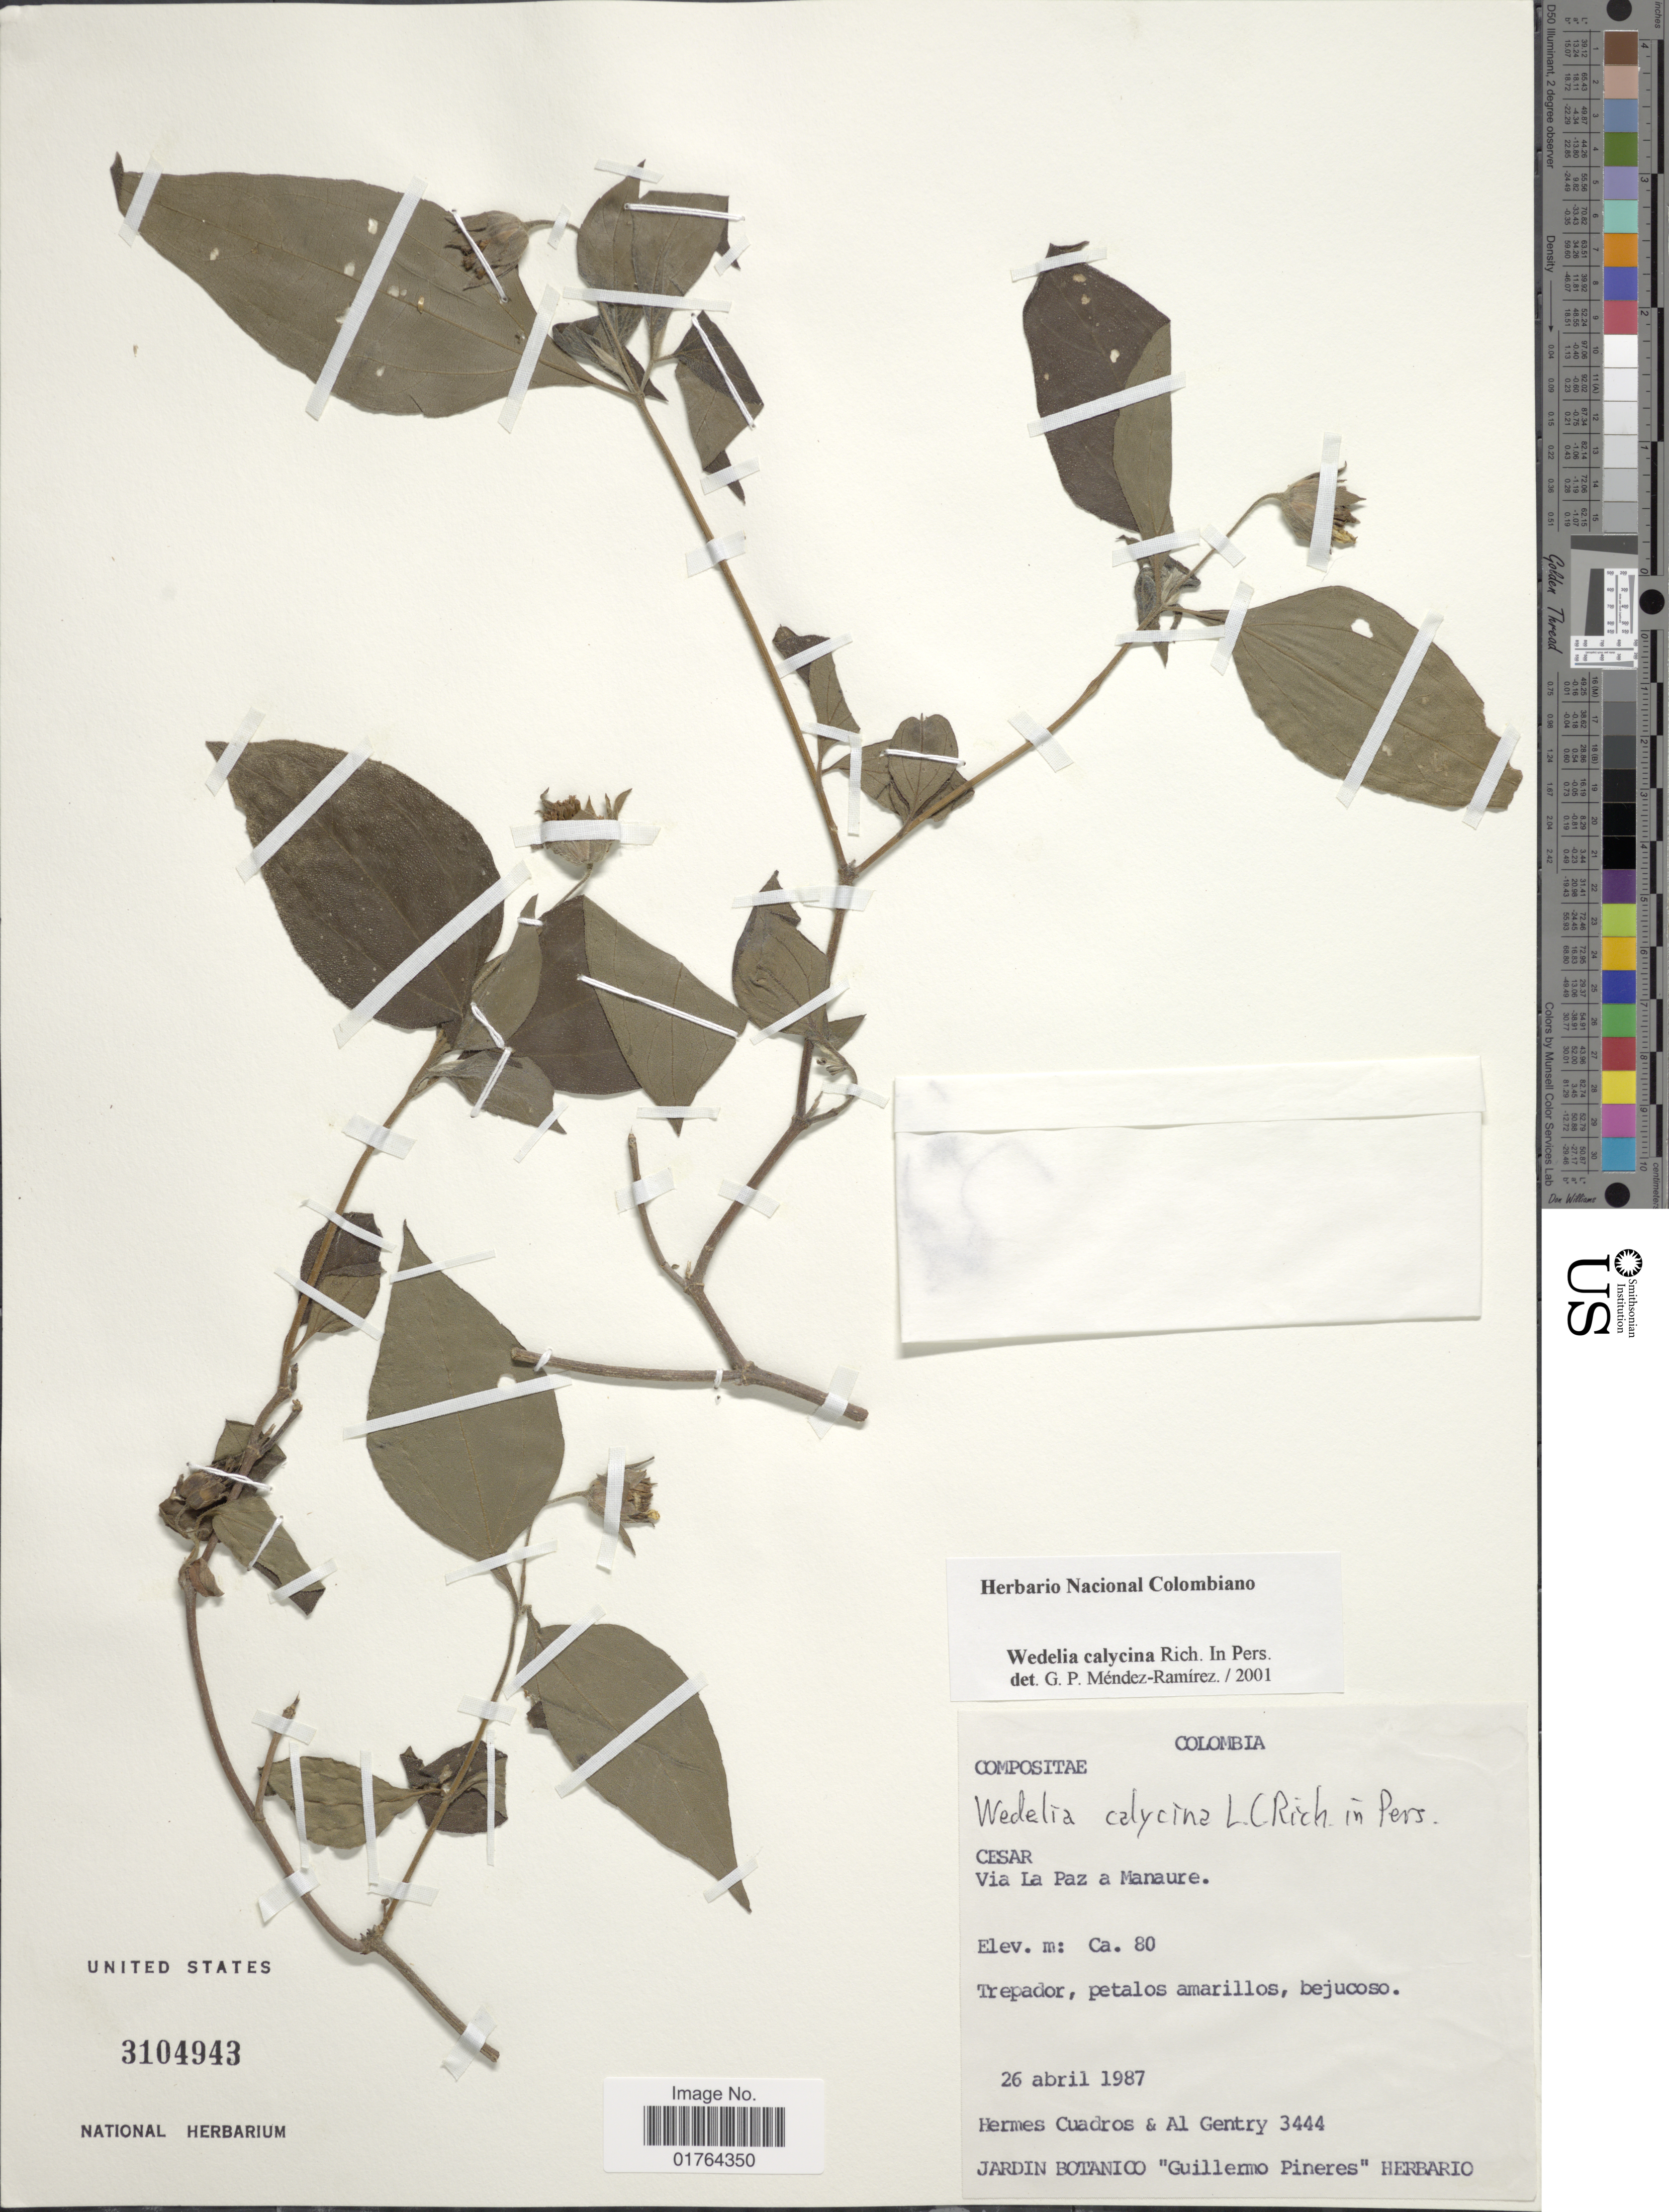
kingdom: Plantae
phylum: Tracheophyta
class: Magnoliopsida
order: Asterales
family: Asteraceae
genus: Wedelia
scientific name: Wedelia calycina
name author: Rich.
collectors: H. Cuadros & A. H. Gentry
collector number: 3444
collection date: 1987-04-26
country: Colombia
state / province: Cesar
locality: Cesar, Via La Pa a Manaure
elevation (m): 80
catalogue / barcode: US 3104943